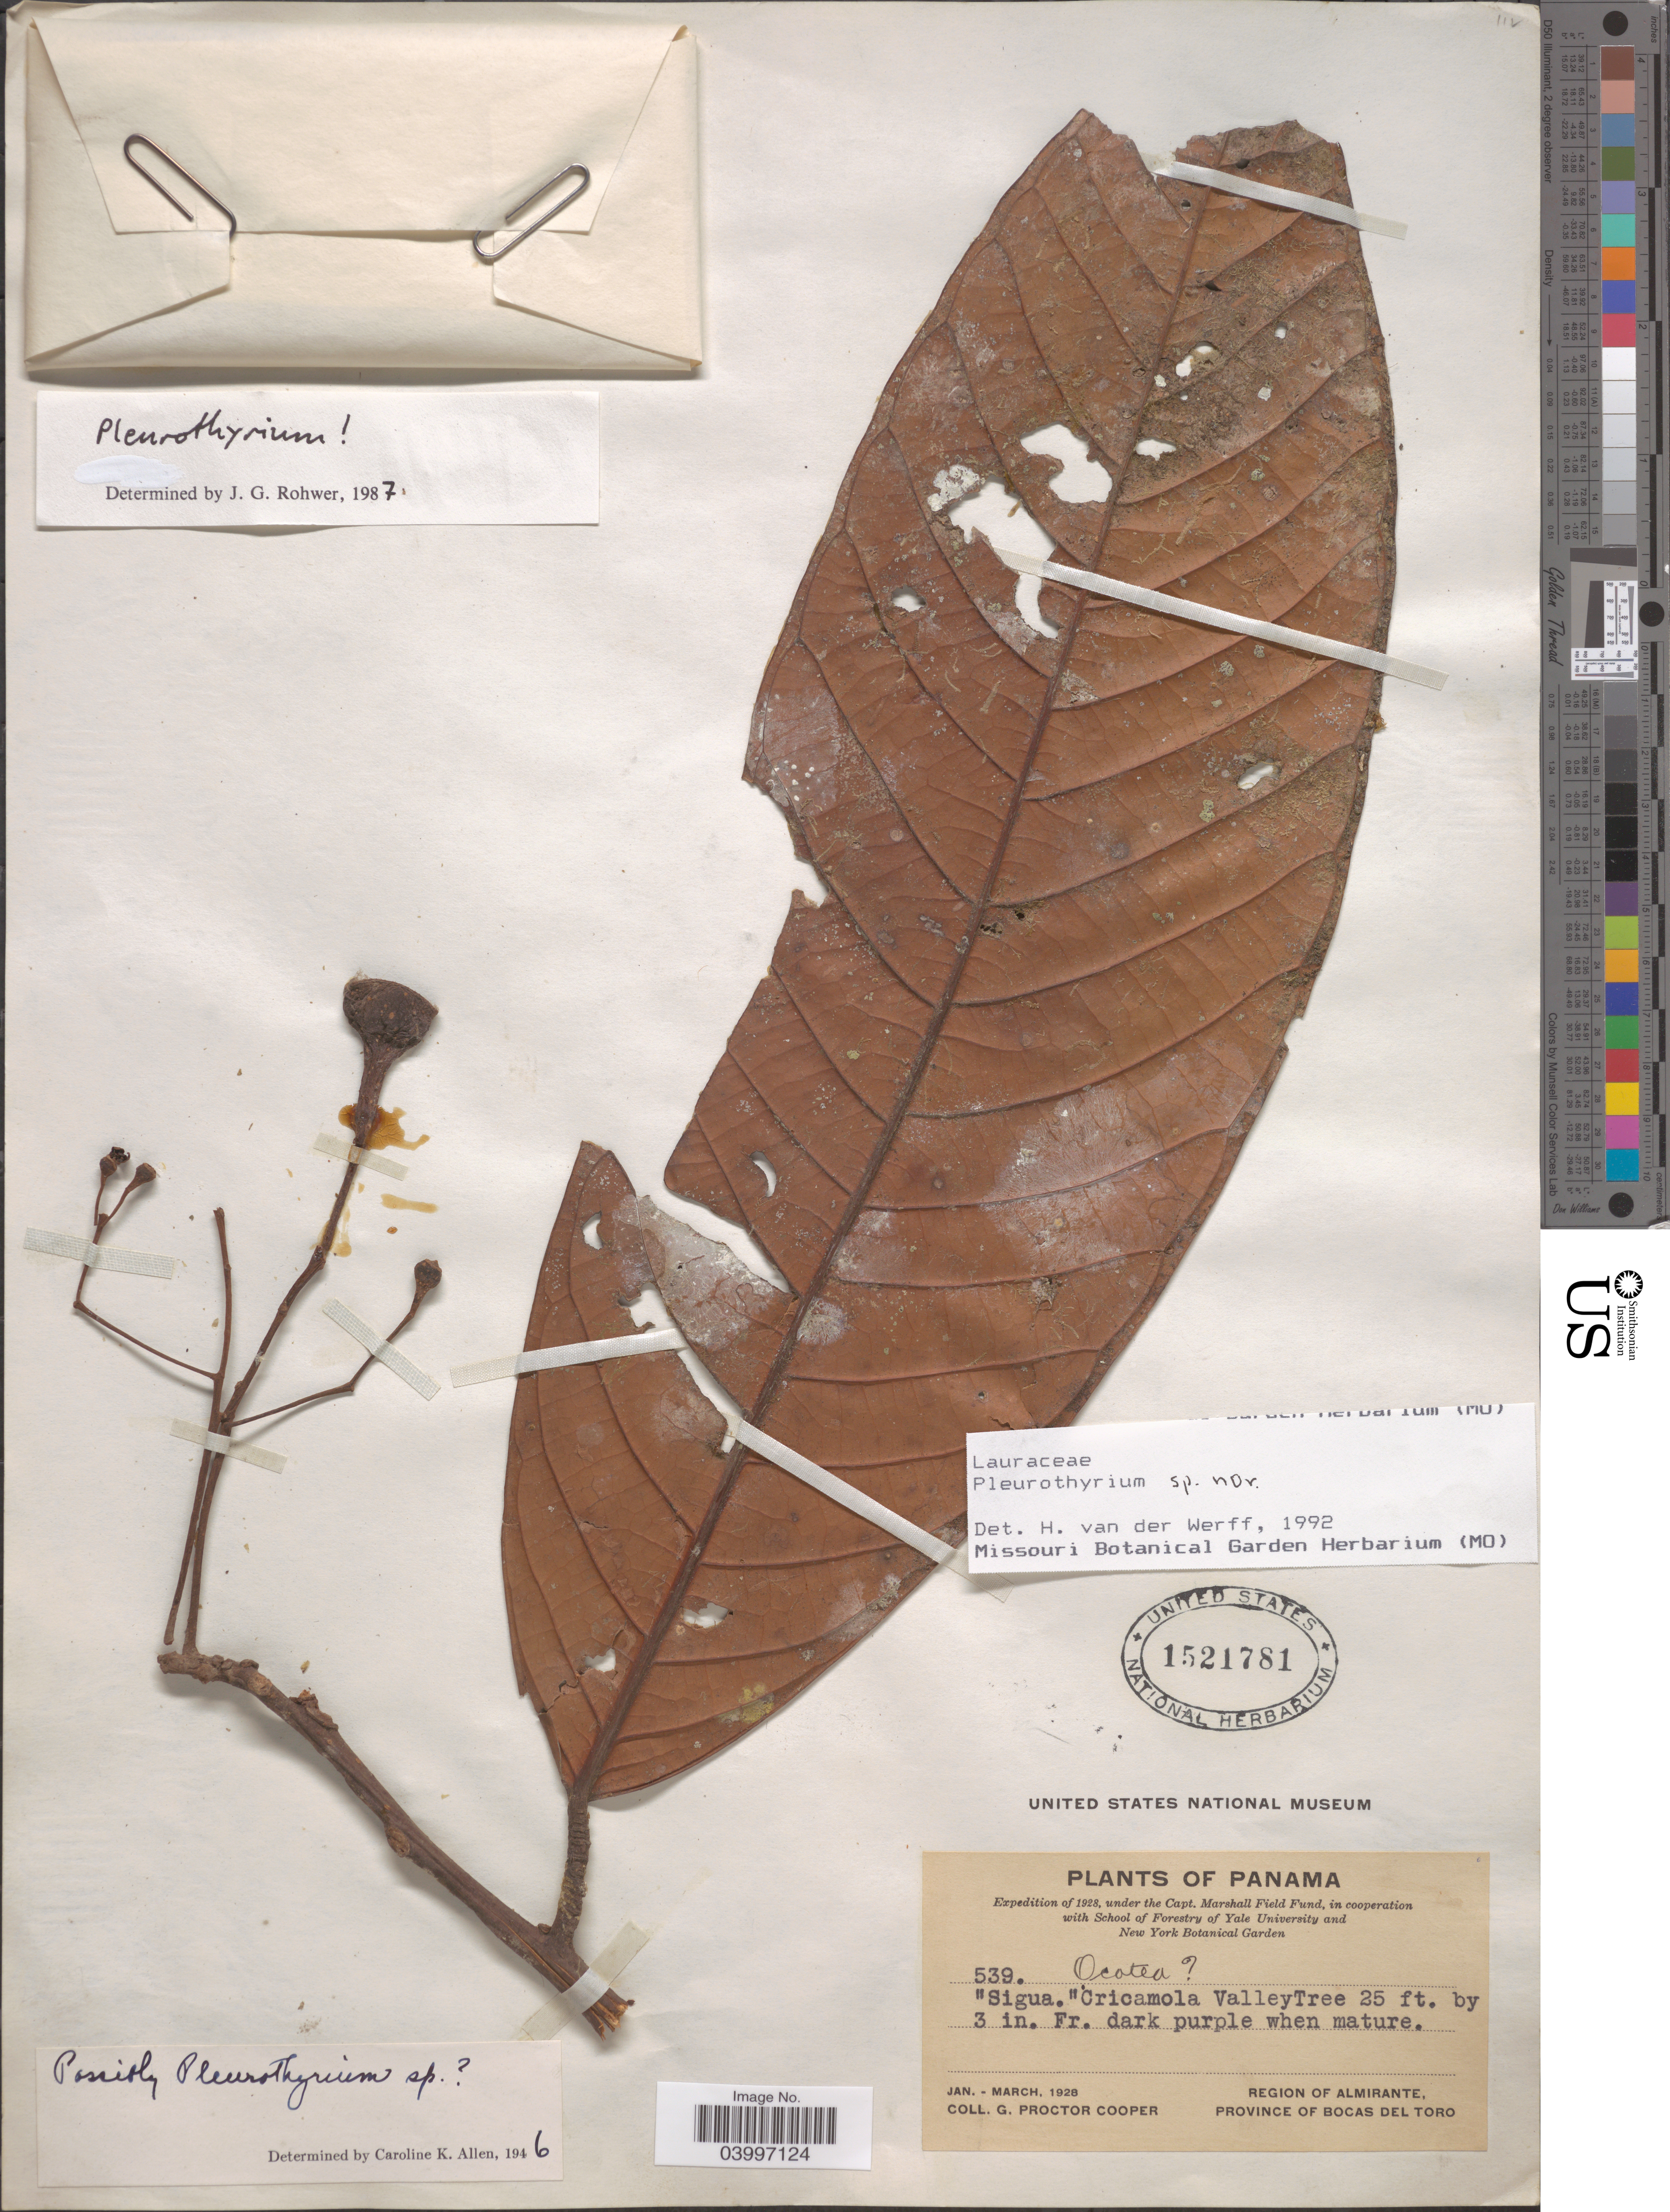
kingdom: Plantae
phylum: Tracheophyta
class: Magnoliopsida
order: Laurales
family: Lauraceae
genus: Pleurothyrium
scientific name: Pleurothyrium sp.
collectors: G. Cooper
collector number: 539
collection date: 1928-01/1928-03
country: Panama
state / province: Bocas del Toro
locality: Cricamola Valley. Region of Almirante.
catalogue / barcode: US 1521781